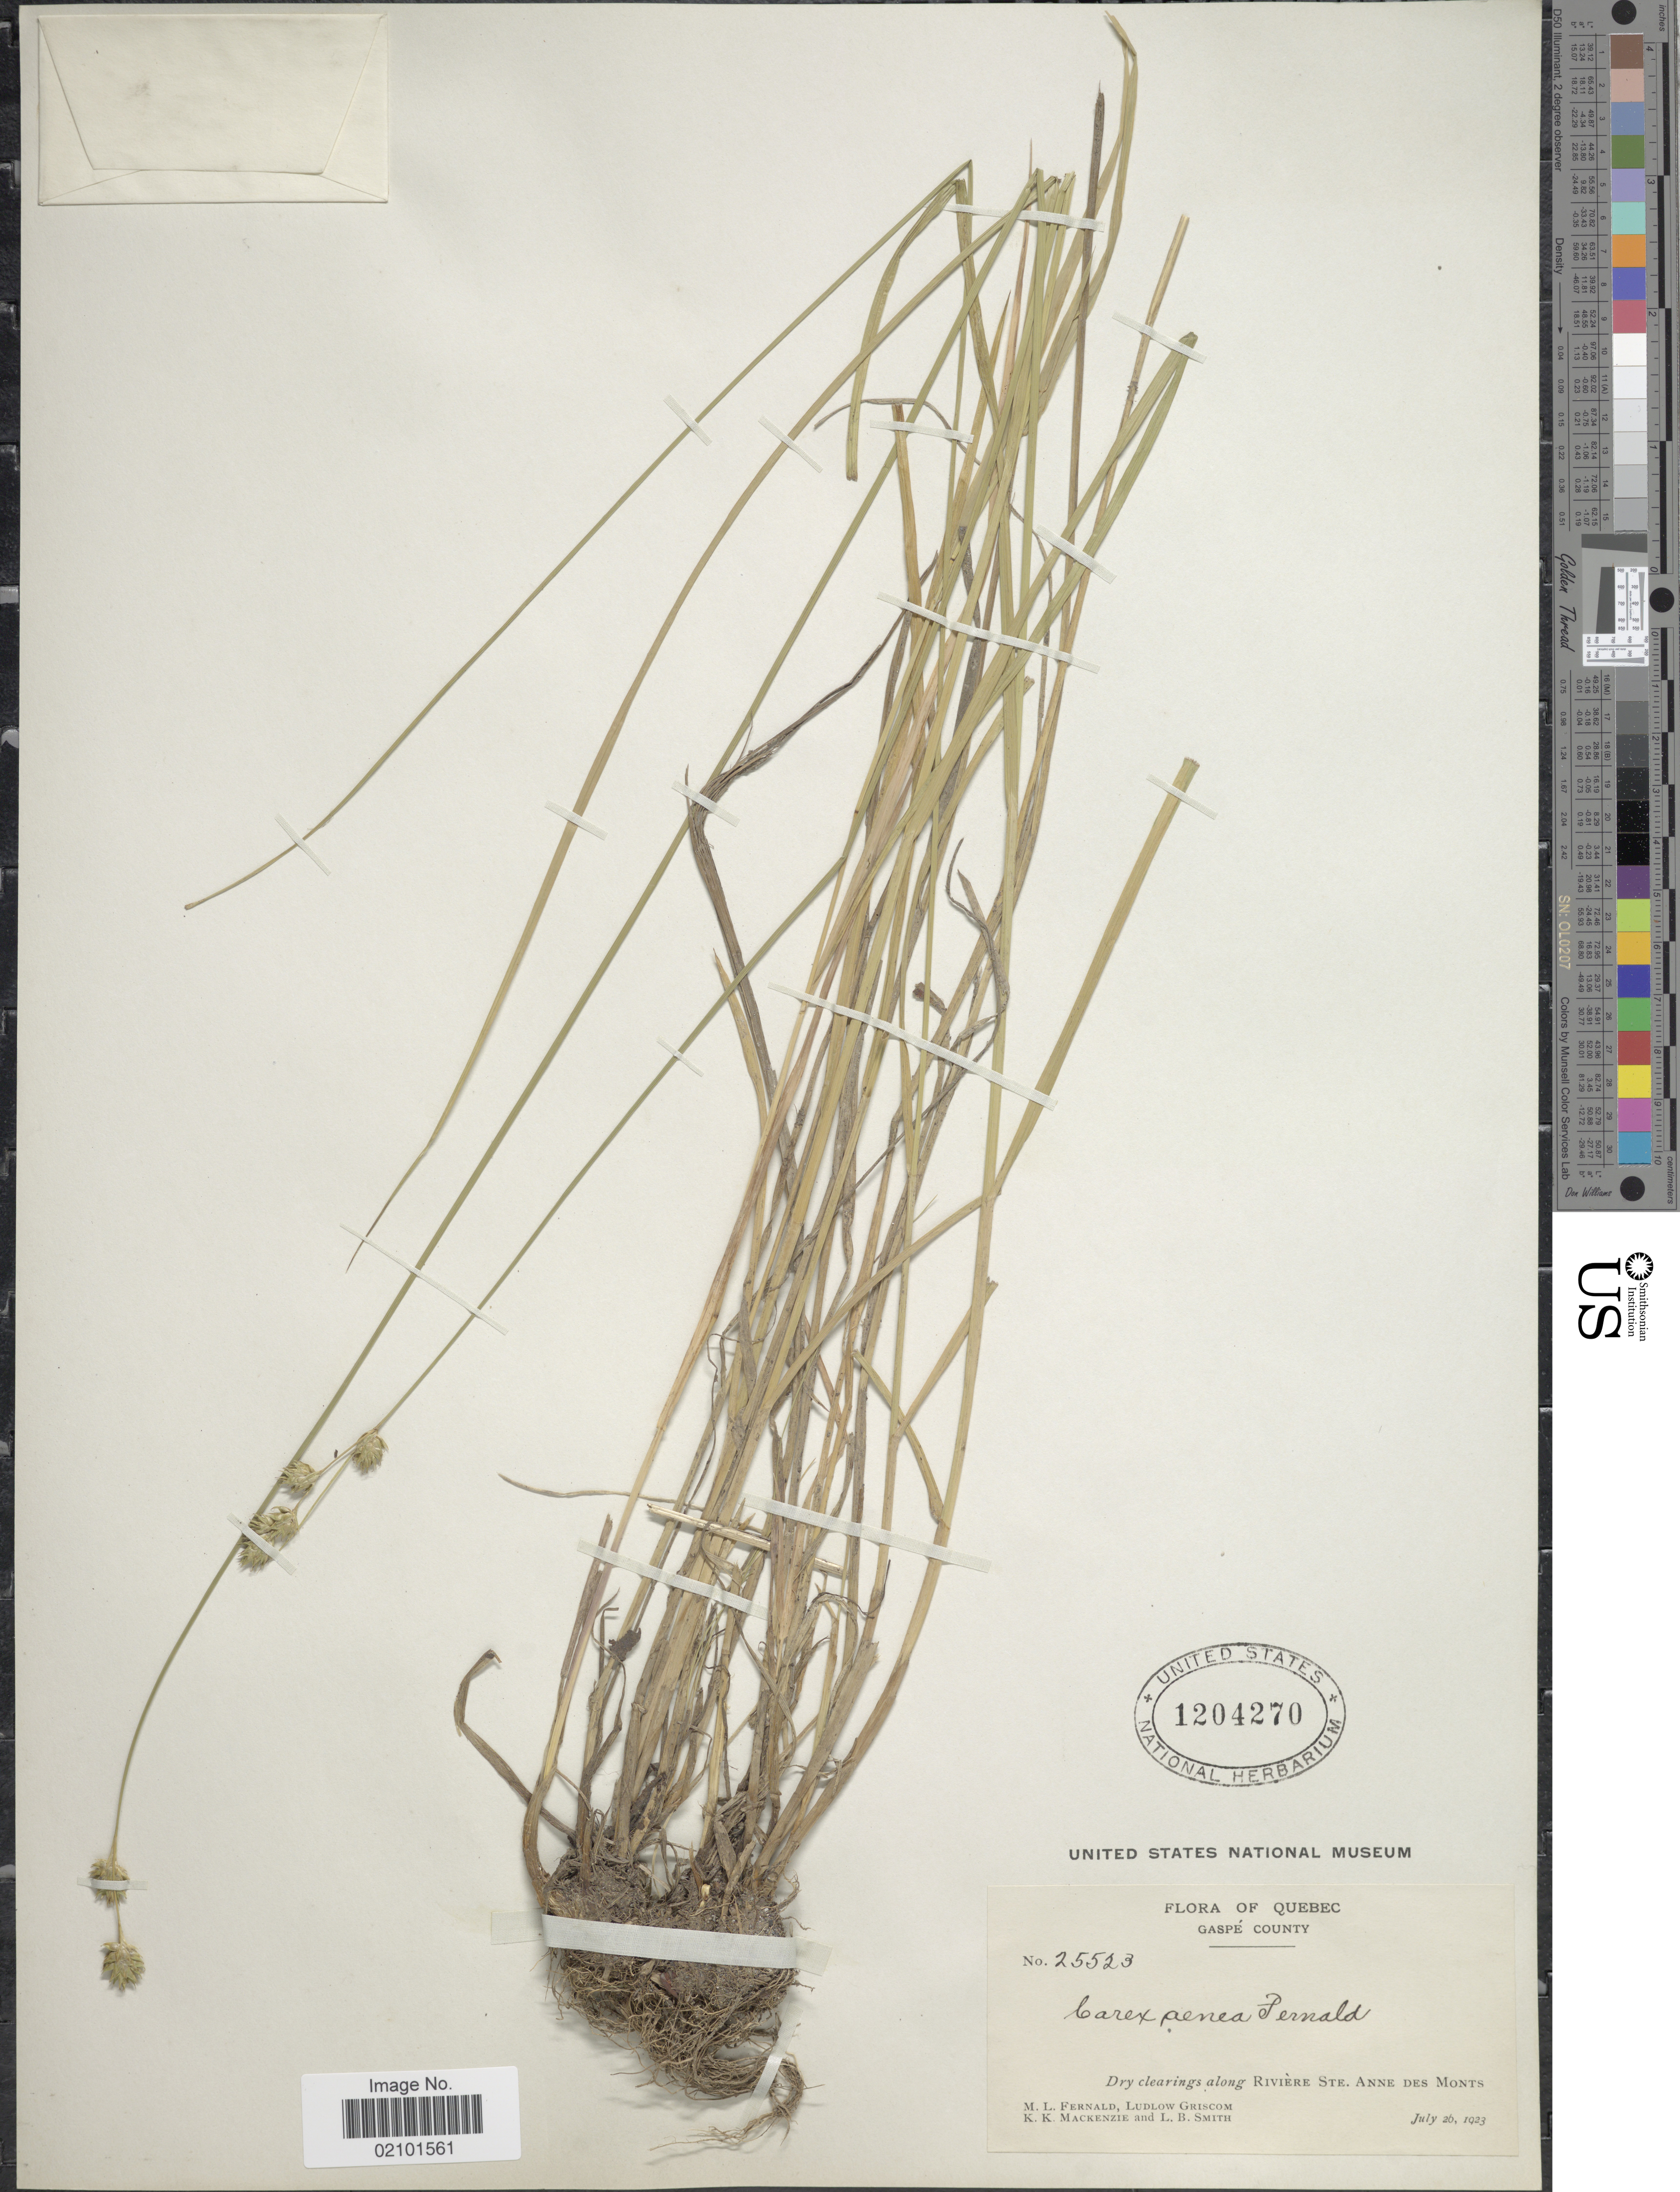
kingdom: Plantae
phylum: Tracheophyta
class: Liliopsida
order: Poales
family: Cyperaceae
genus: Carex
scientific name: Carex foenea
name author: Willd.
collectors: M. L. Fernald, L. Griscom, K. K. Mackenzie & L. Smith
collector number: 25523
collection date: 1923-07-26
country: Canada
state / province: Quebec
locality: Haspe County, Along Riviere Ste. Anne des Monts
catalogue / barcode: US 1204270